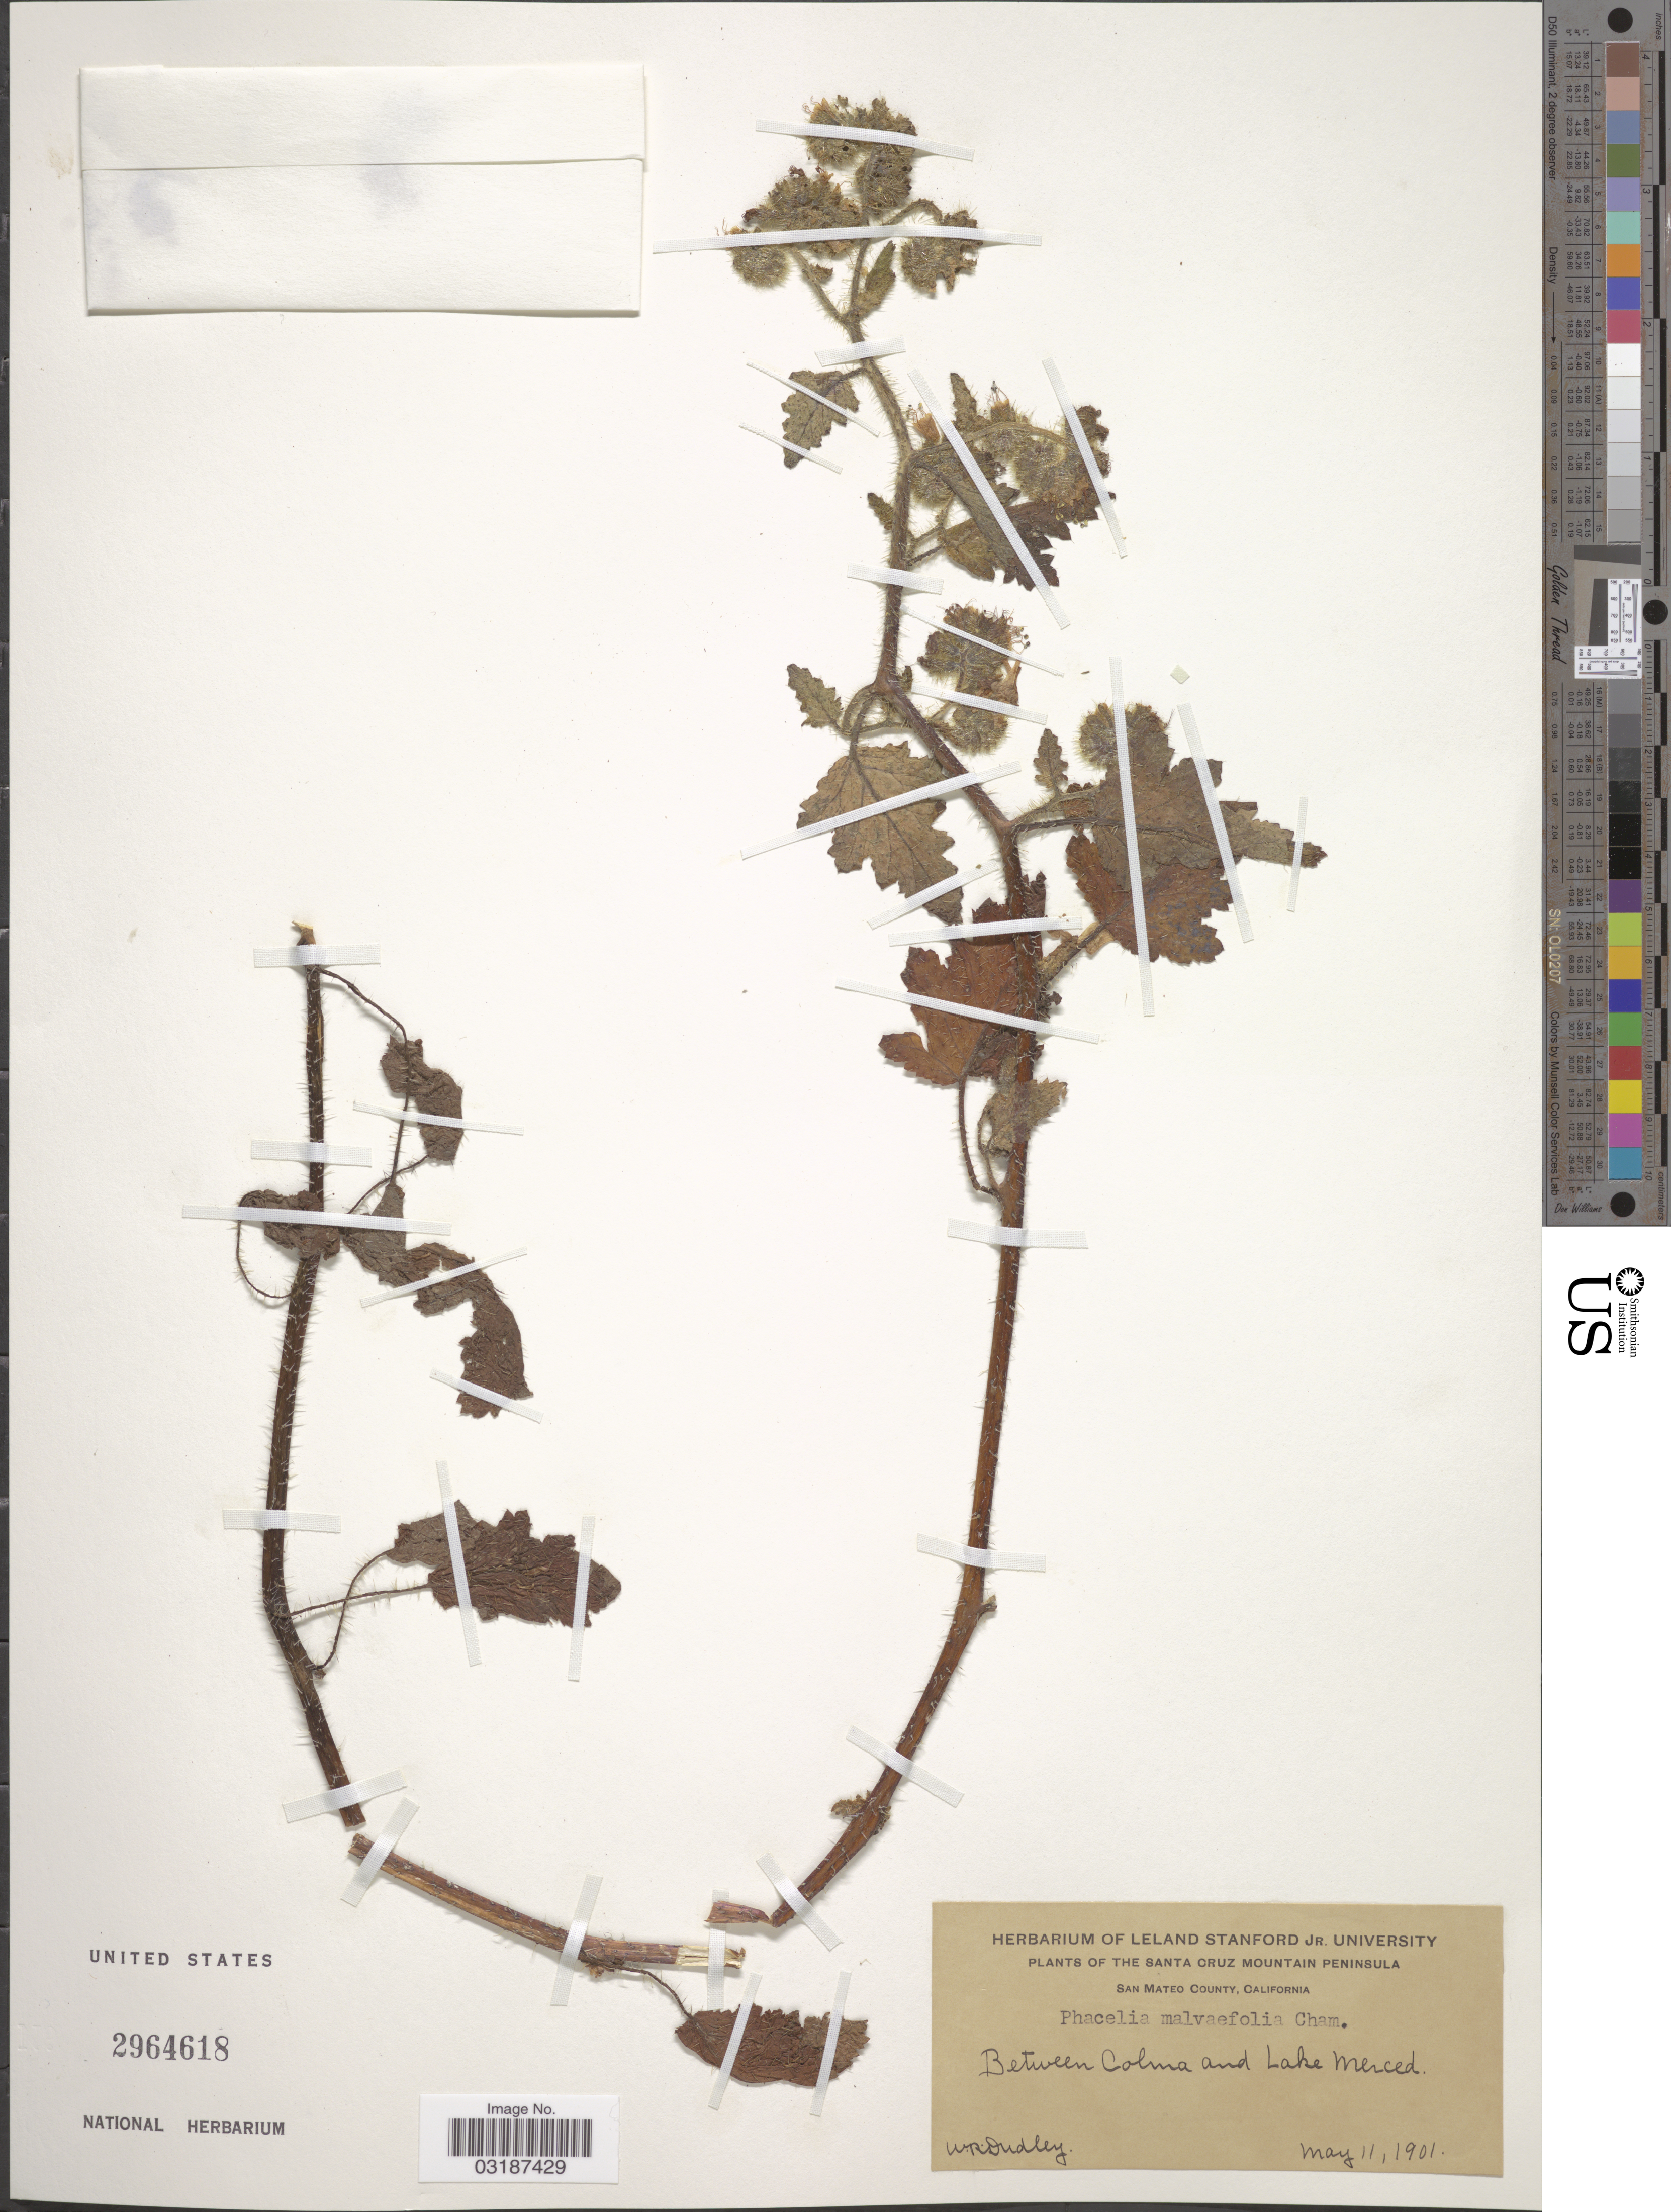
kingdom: Plantae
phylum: Tracheophyta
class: Magnoliopsida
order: Boraginales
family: Hydrophyllaceae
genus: Phacelia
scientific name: Phacelia malvifolia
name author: Cham.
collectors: W. Dudley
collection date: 1901-05-11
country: United States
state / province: California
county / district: San Mateo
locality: The Santa Cruz Mountain Peninsula. San Mateo County. Between Colma and Lake Merced.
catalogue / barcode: US 2964618